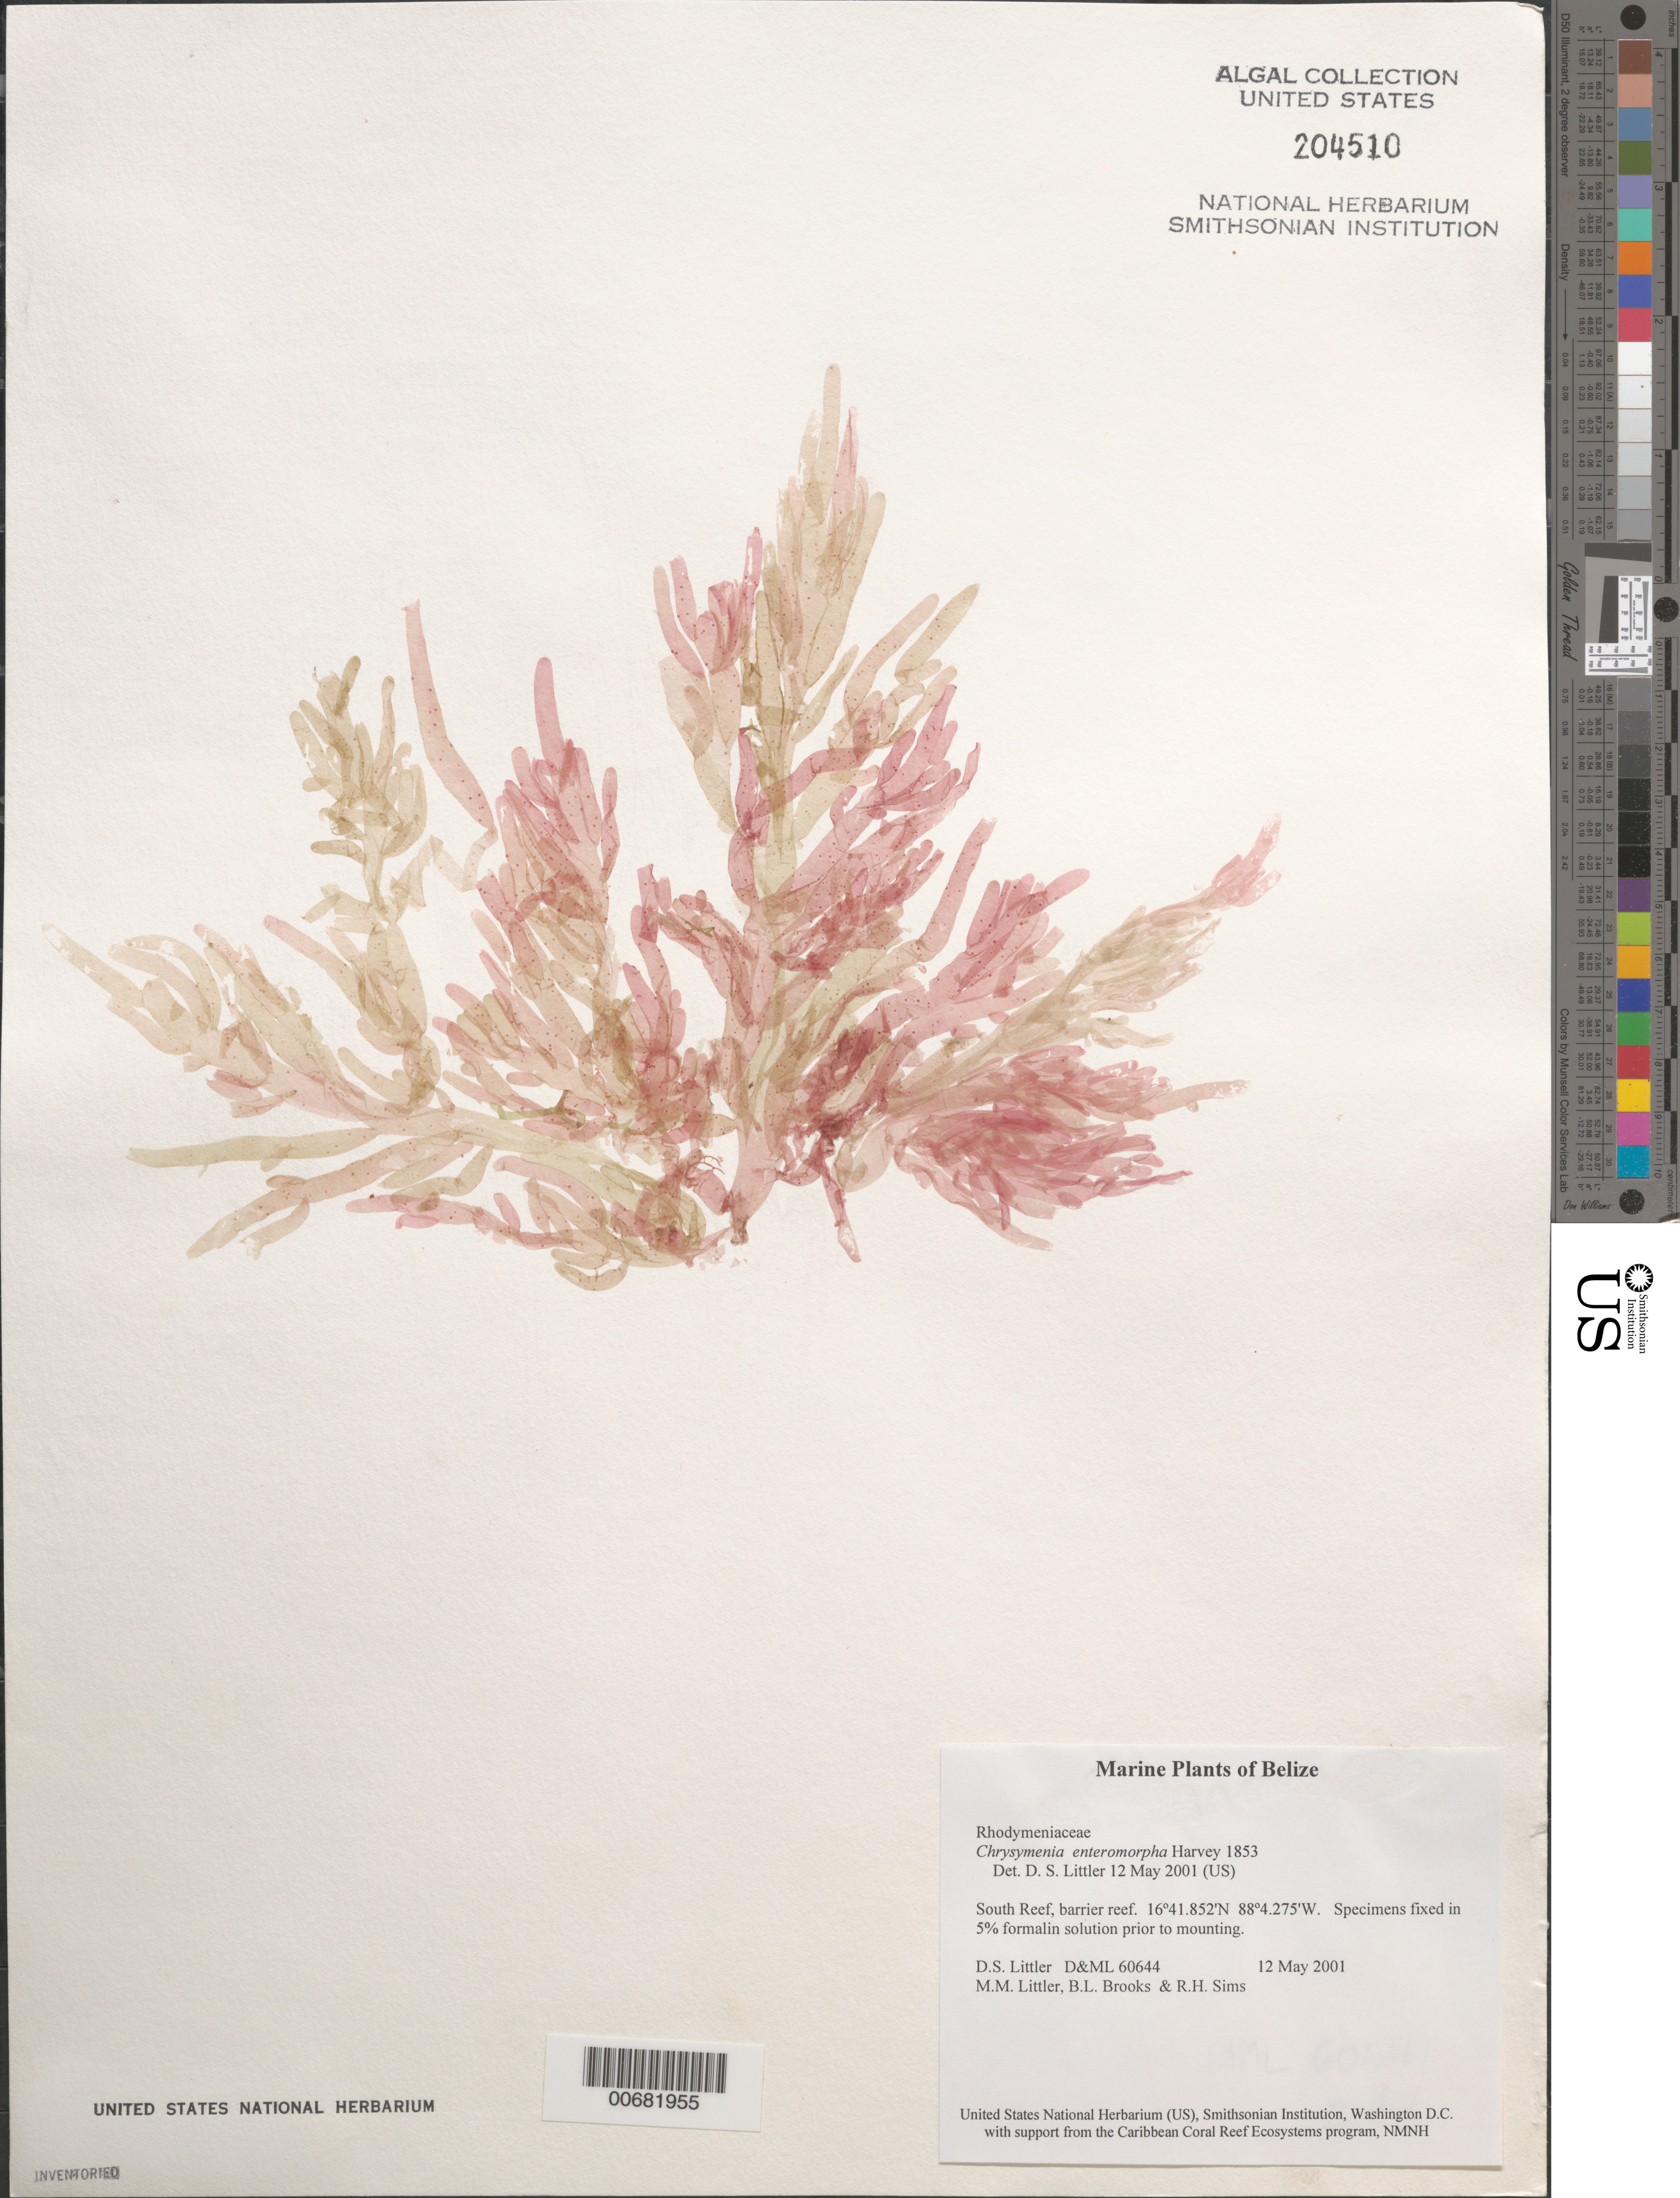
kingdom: Plantae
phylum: Rhodophyta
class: Florideophyceae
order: Rhodymeniales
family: Rhodymeniaceae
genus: Botryocladia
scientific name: Botryocladia enteromorpha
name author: (Harv.) W.E. Schmidt et al. in W.E. Schmidt et al.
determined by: Algae name updating Project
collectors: D. S. Littler, M. M. Littler, B. Brooks & R. H. Sims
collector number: D&ML 60644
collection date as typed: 12 May 2001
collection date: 2001-05-12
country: Belize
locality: South Reef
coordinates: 16 41.852' N, 88 4.275' W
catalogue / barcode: US 204510